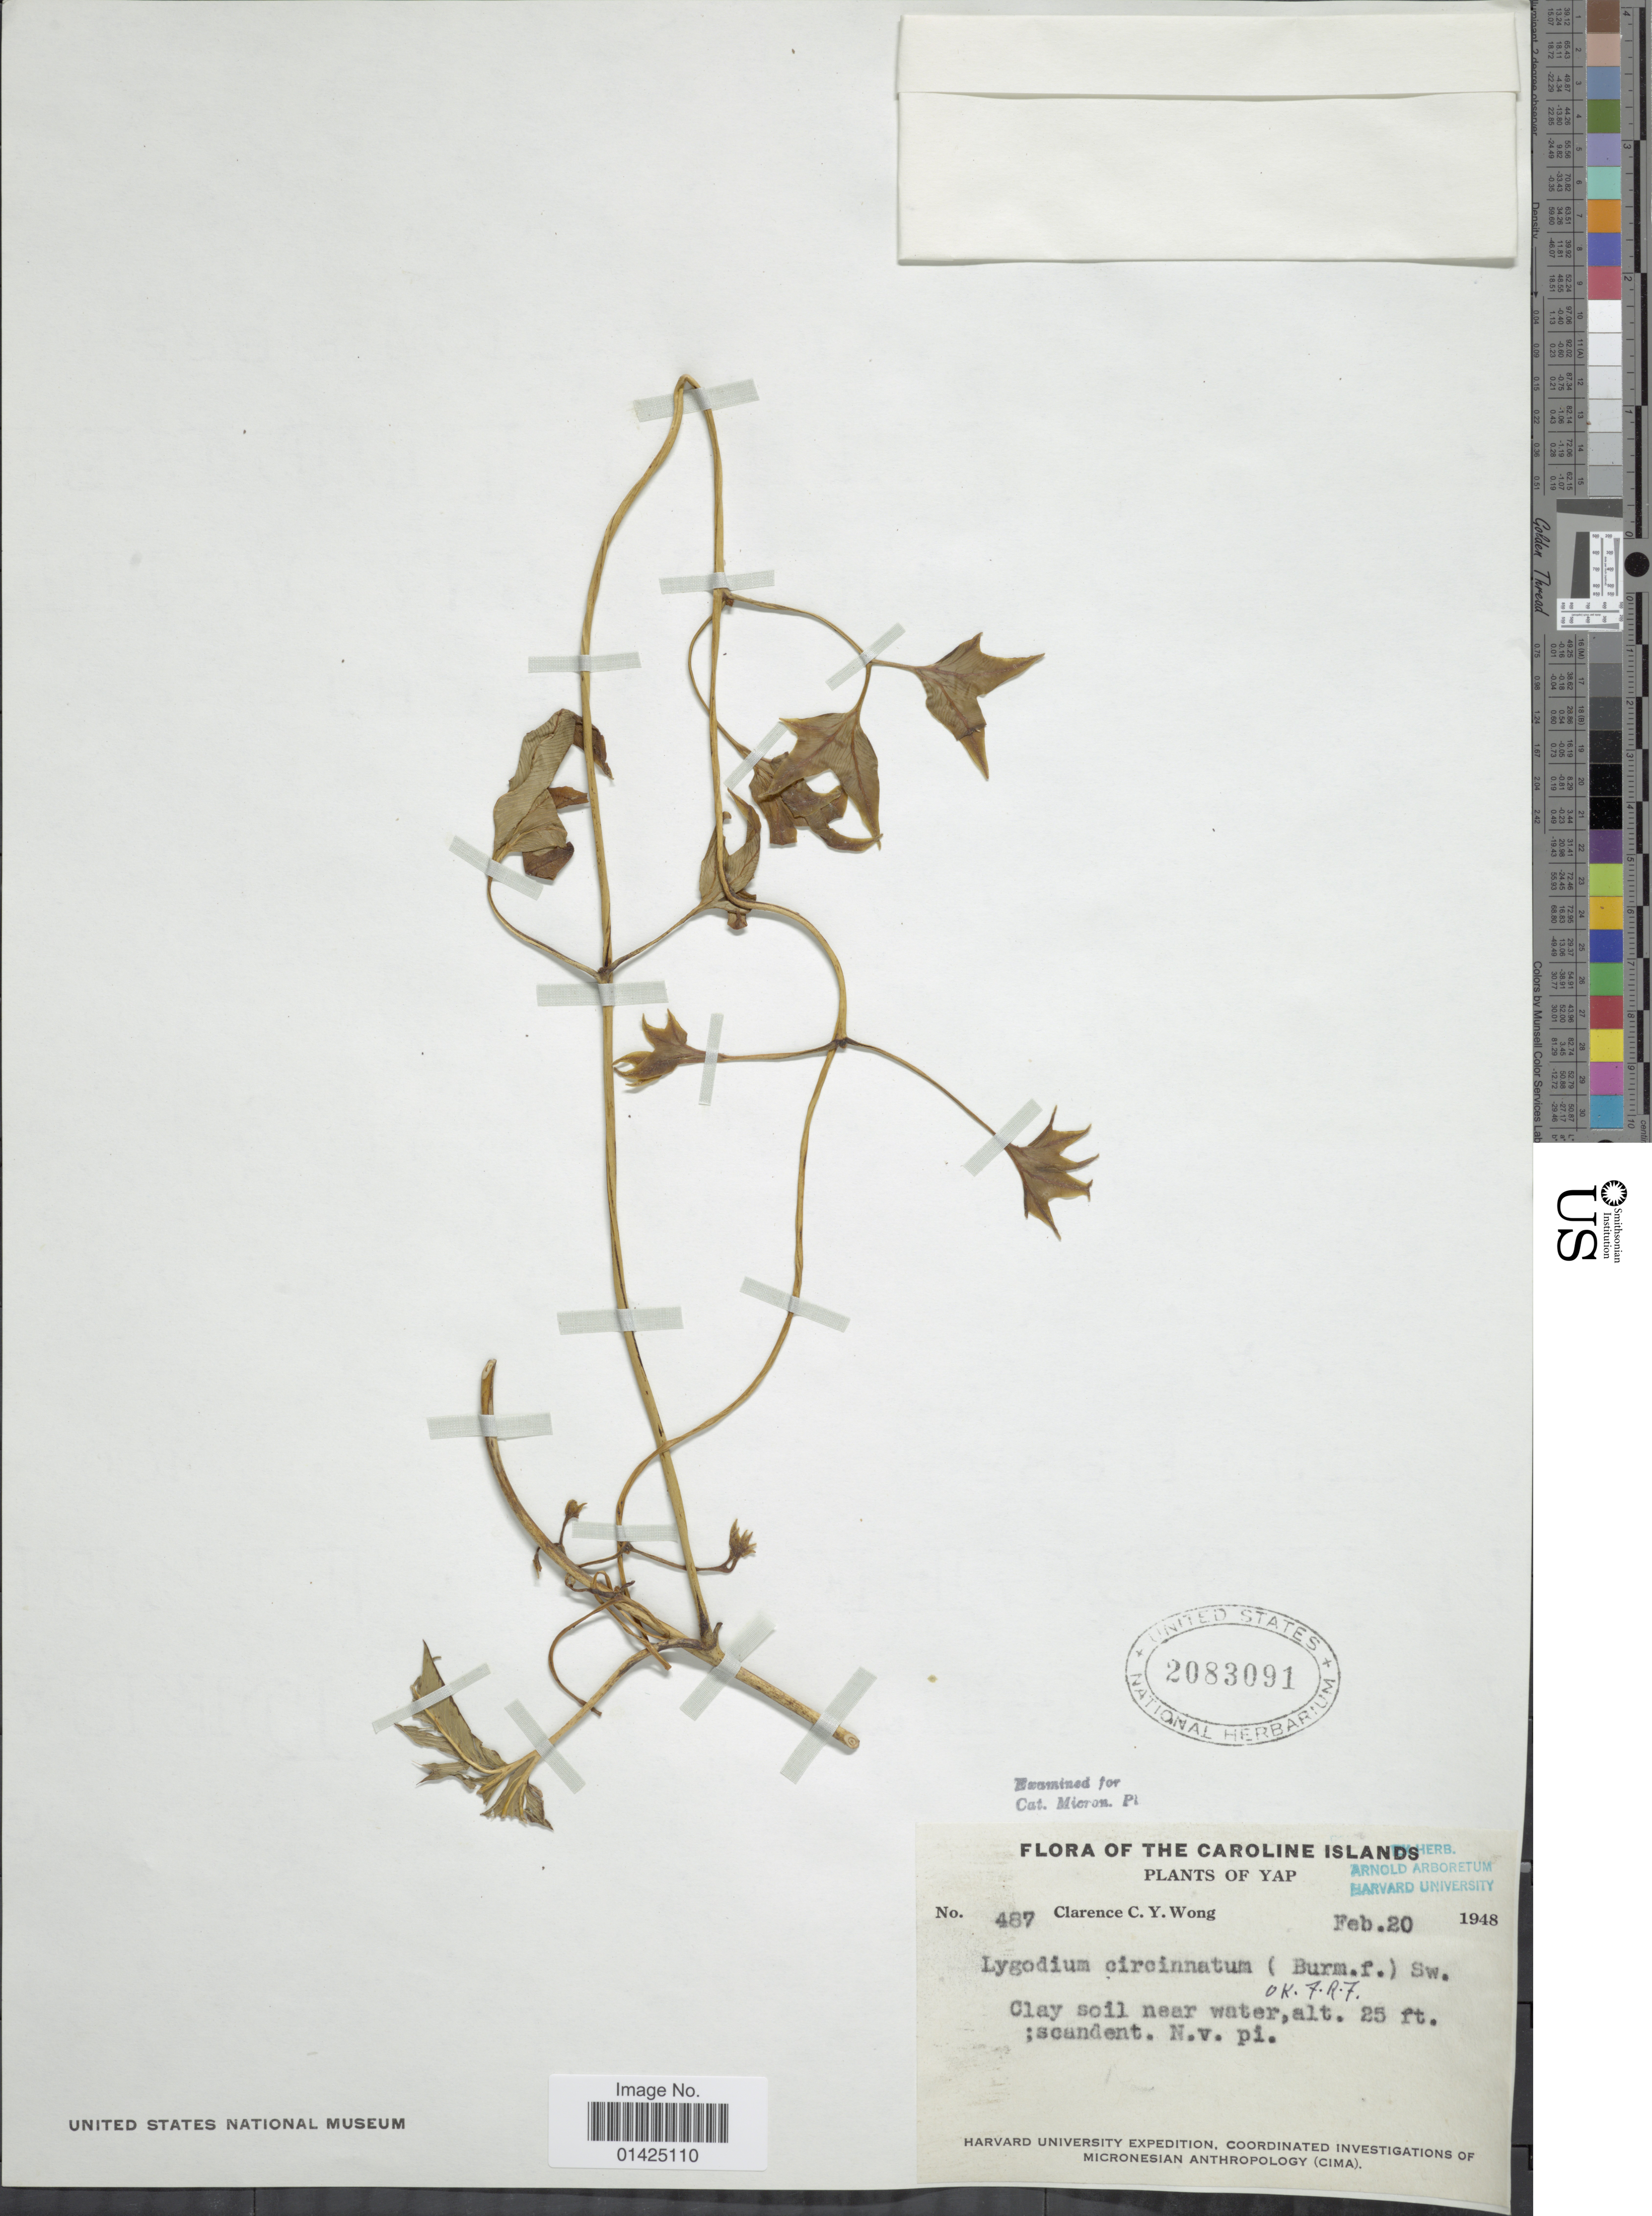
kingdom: Plantae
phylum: Tracheophyta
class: Polypodiopsida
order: Schizaeales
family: Lygodiaceae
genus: Lygodium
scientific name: Lygodium circinnatum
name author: (Burm. f.) Sw.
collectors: C. Y. C. Wong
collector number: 487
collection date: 1948-02-20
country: Micronesia, Federated States of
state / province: Yap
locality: Caroline Islands.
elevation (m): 8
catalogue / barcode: US 2089091